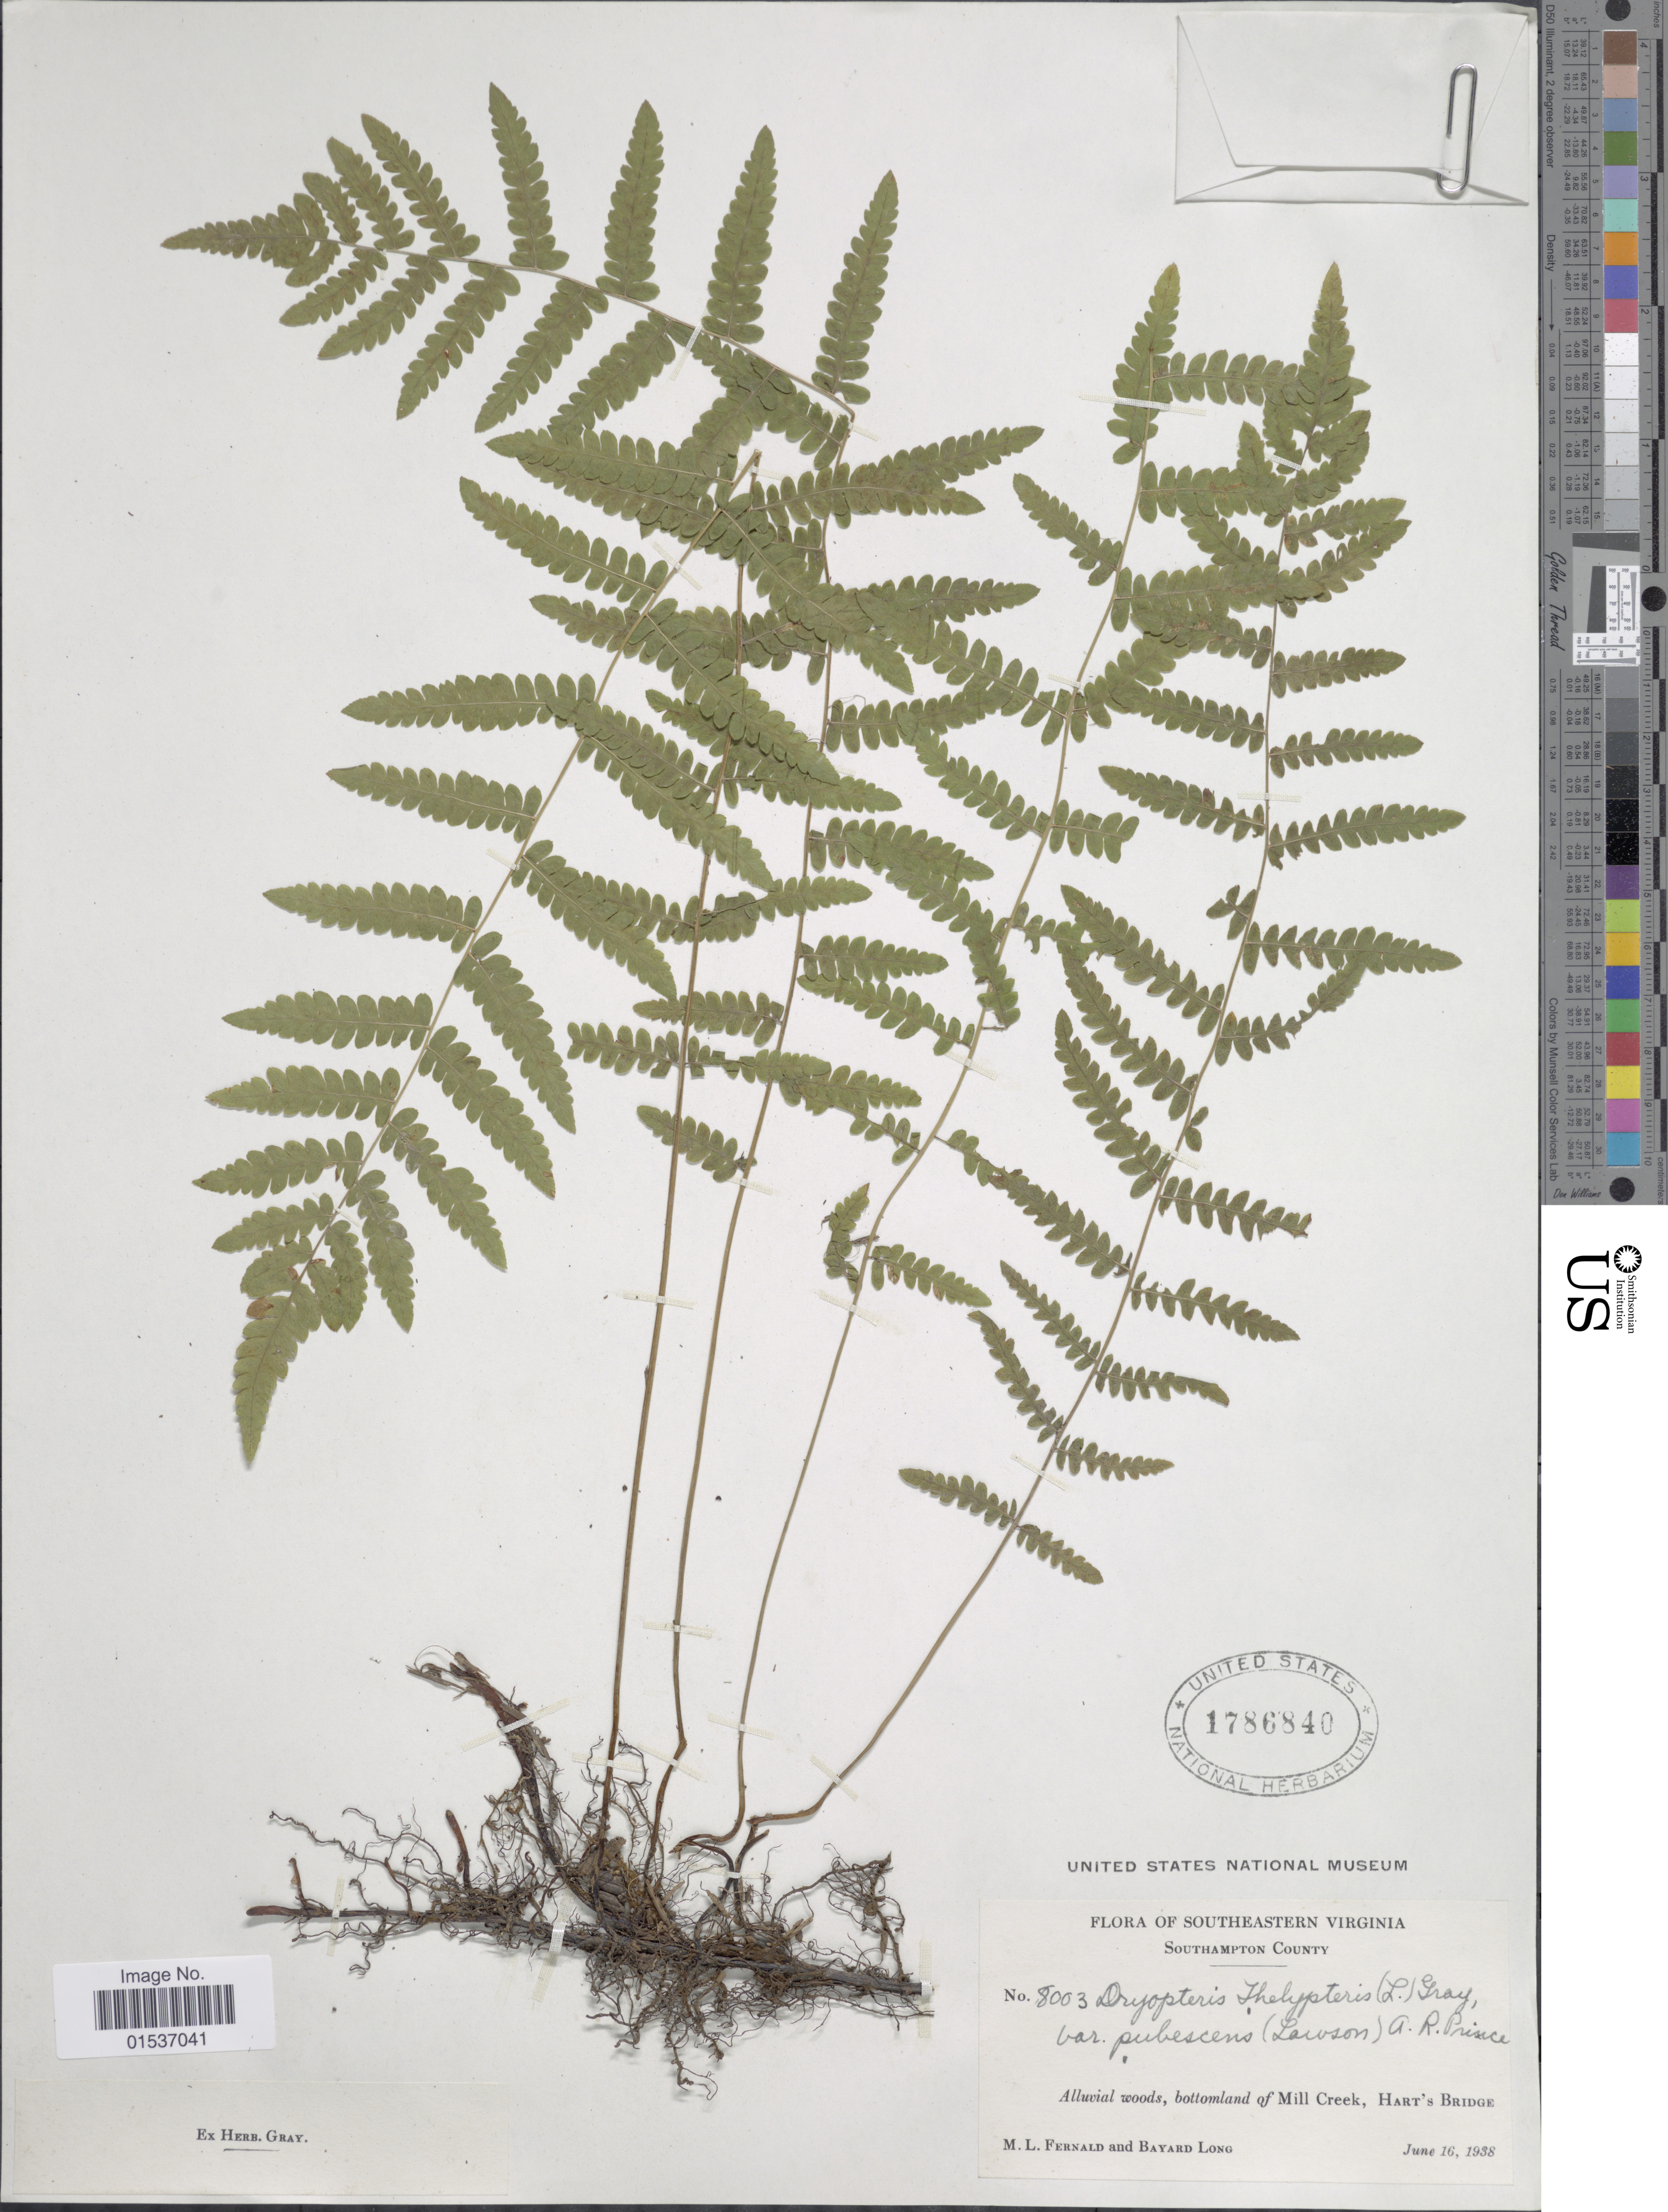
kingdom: Plantae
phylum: Tracheophyta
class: Polypodiopsida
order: Polypodiales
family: Thelypteridaceae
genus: Thelypteris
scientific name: Thelypteris palustris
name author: (Salisb.) Schott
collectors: M. L. Fernald & B. Long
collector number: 8003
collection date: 1938-06-16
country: United States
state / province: Virginia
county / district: Southampton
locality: Southeastern Virginia. Southampton County. bottomland of Mill Creek, Hart's Bridge.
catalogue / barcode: US 1786840